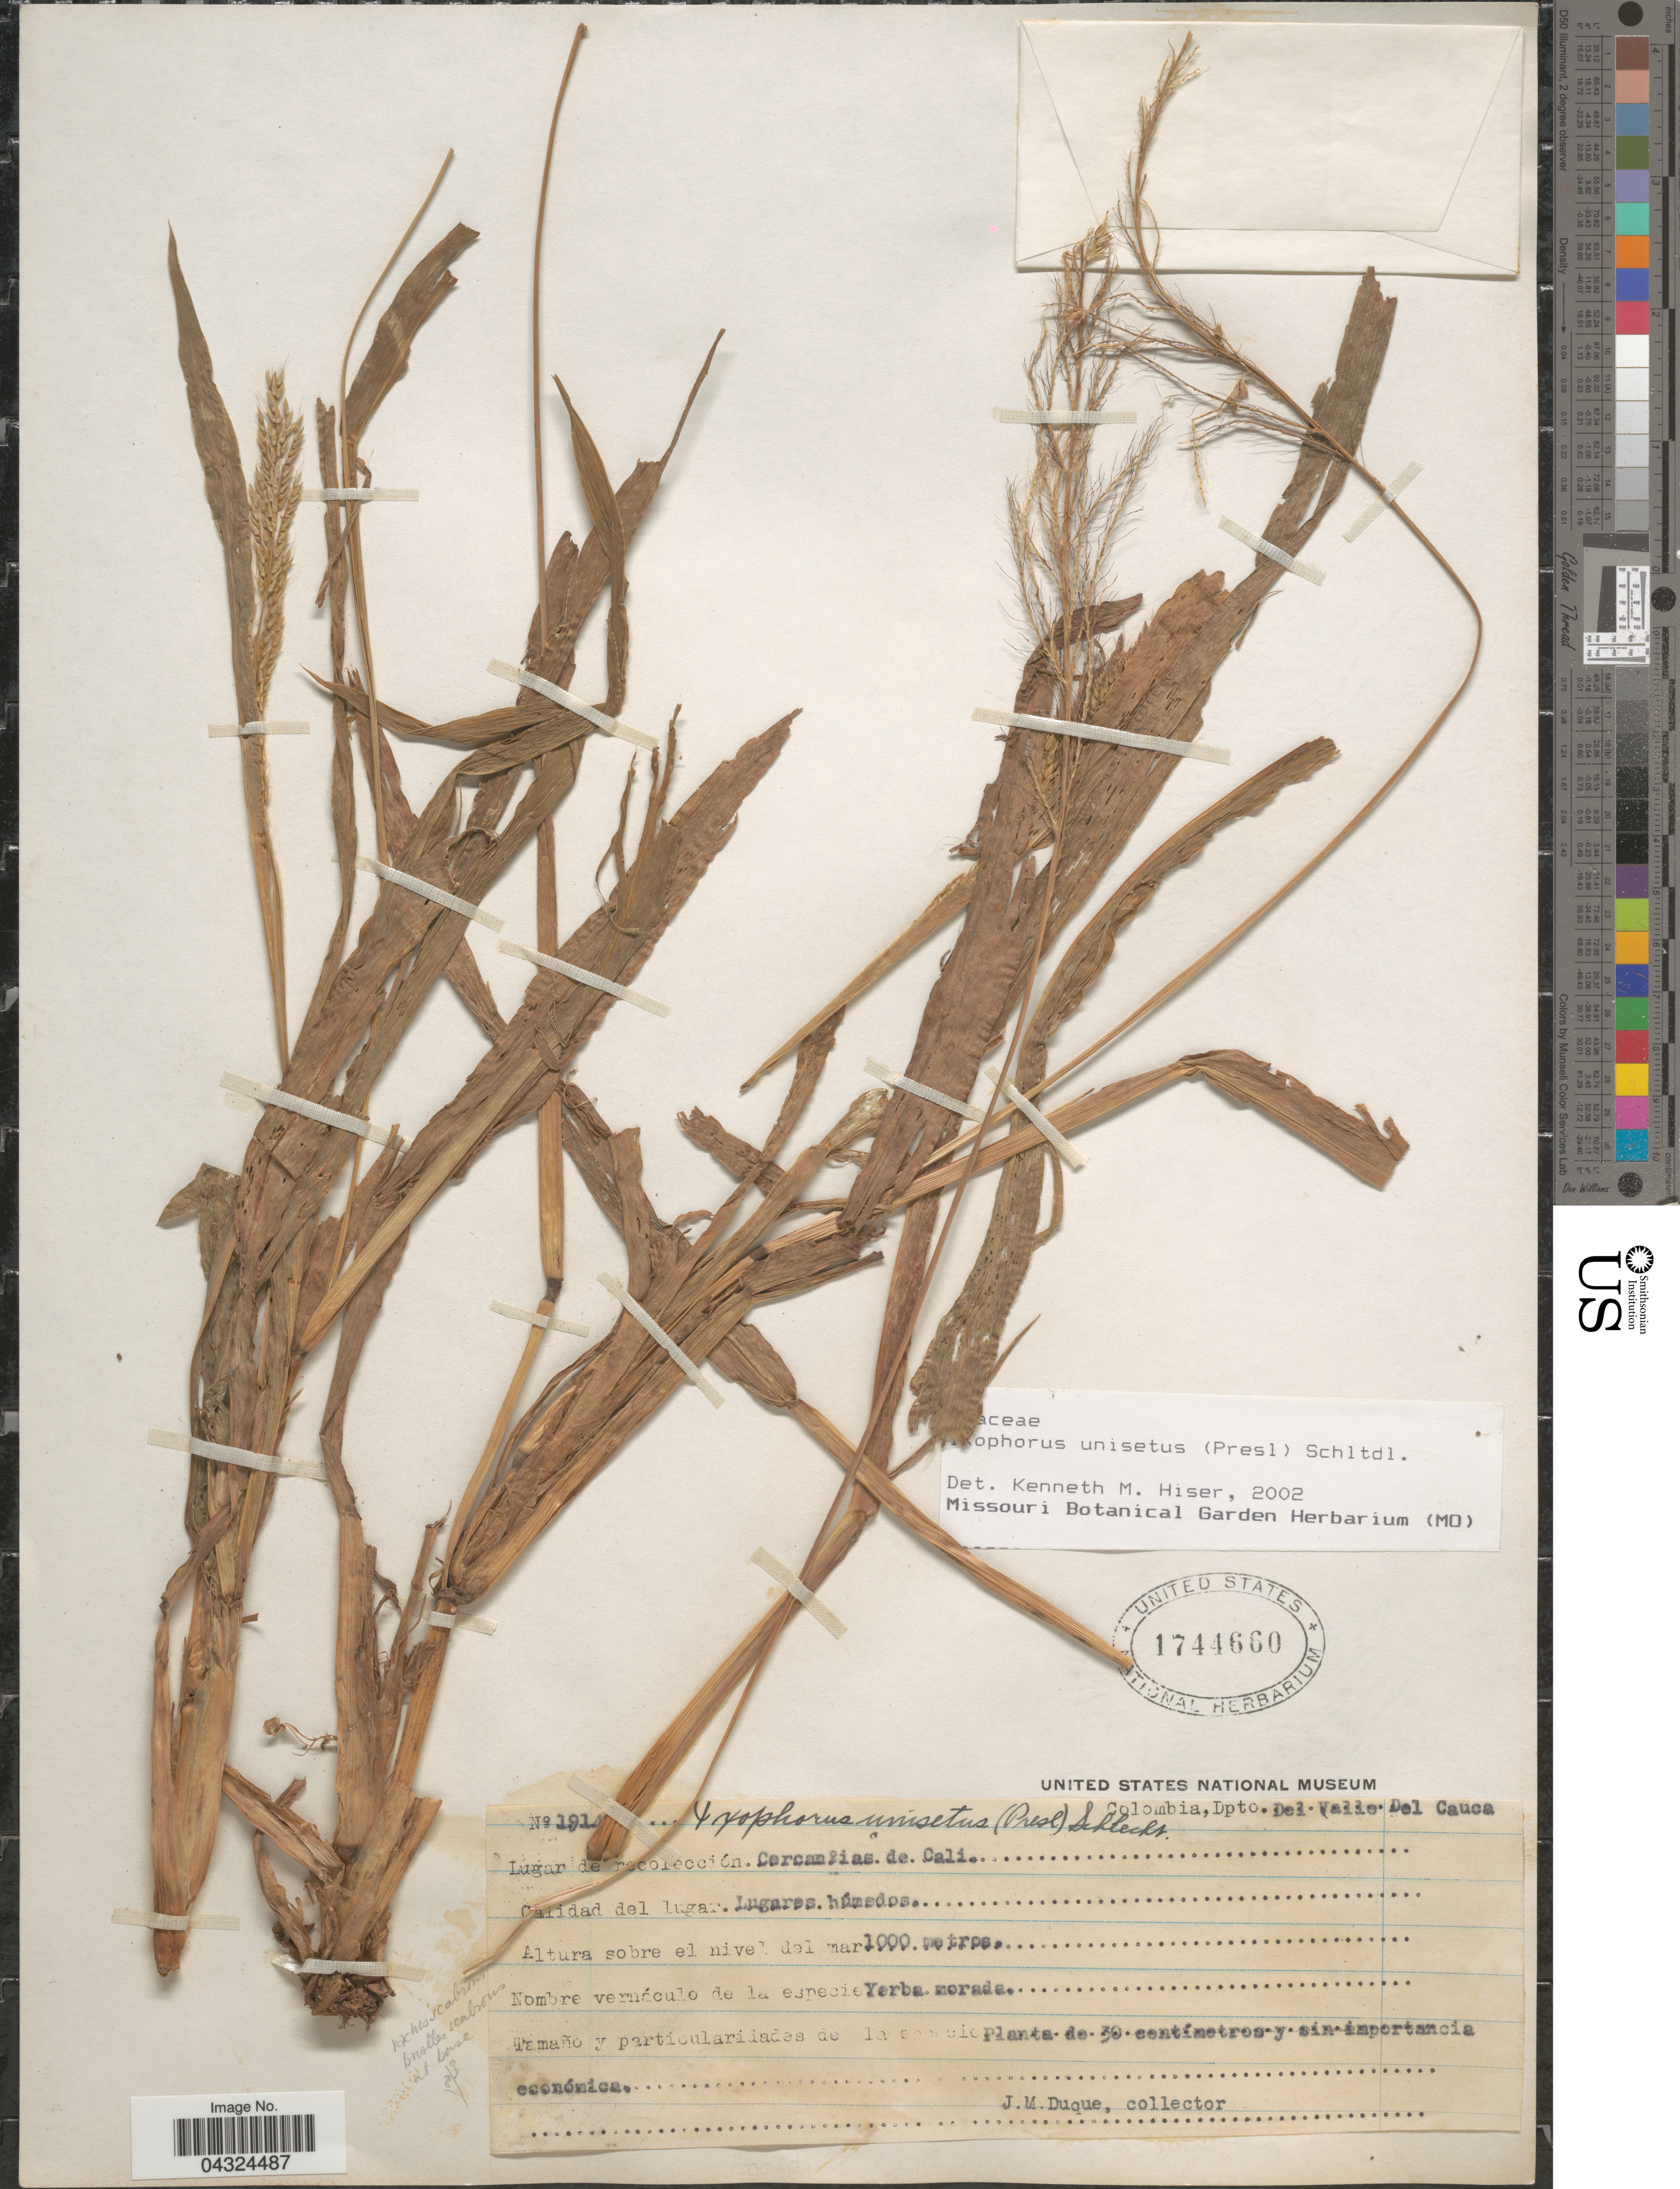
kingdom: Plantae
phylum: Tracheophyta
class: Liliopsida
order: Poales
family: Poaceae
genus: Ixophorus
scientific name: Ixophorus unisetus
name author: (J. Presl) Schltdl.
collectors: J. Duque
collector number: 191!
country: Colombia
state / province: Valle del Cauca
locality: Dpto. Valle del Cauca. Cercanias de Cali.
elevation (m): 1000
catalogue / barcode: US 1744660